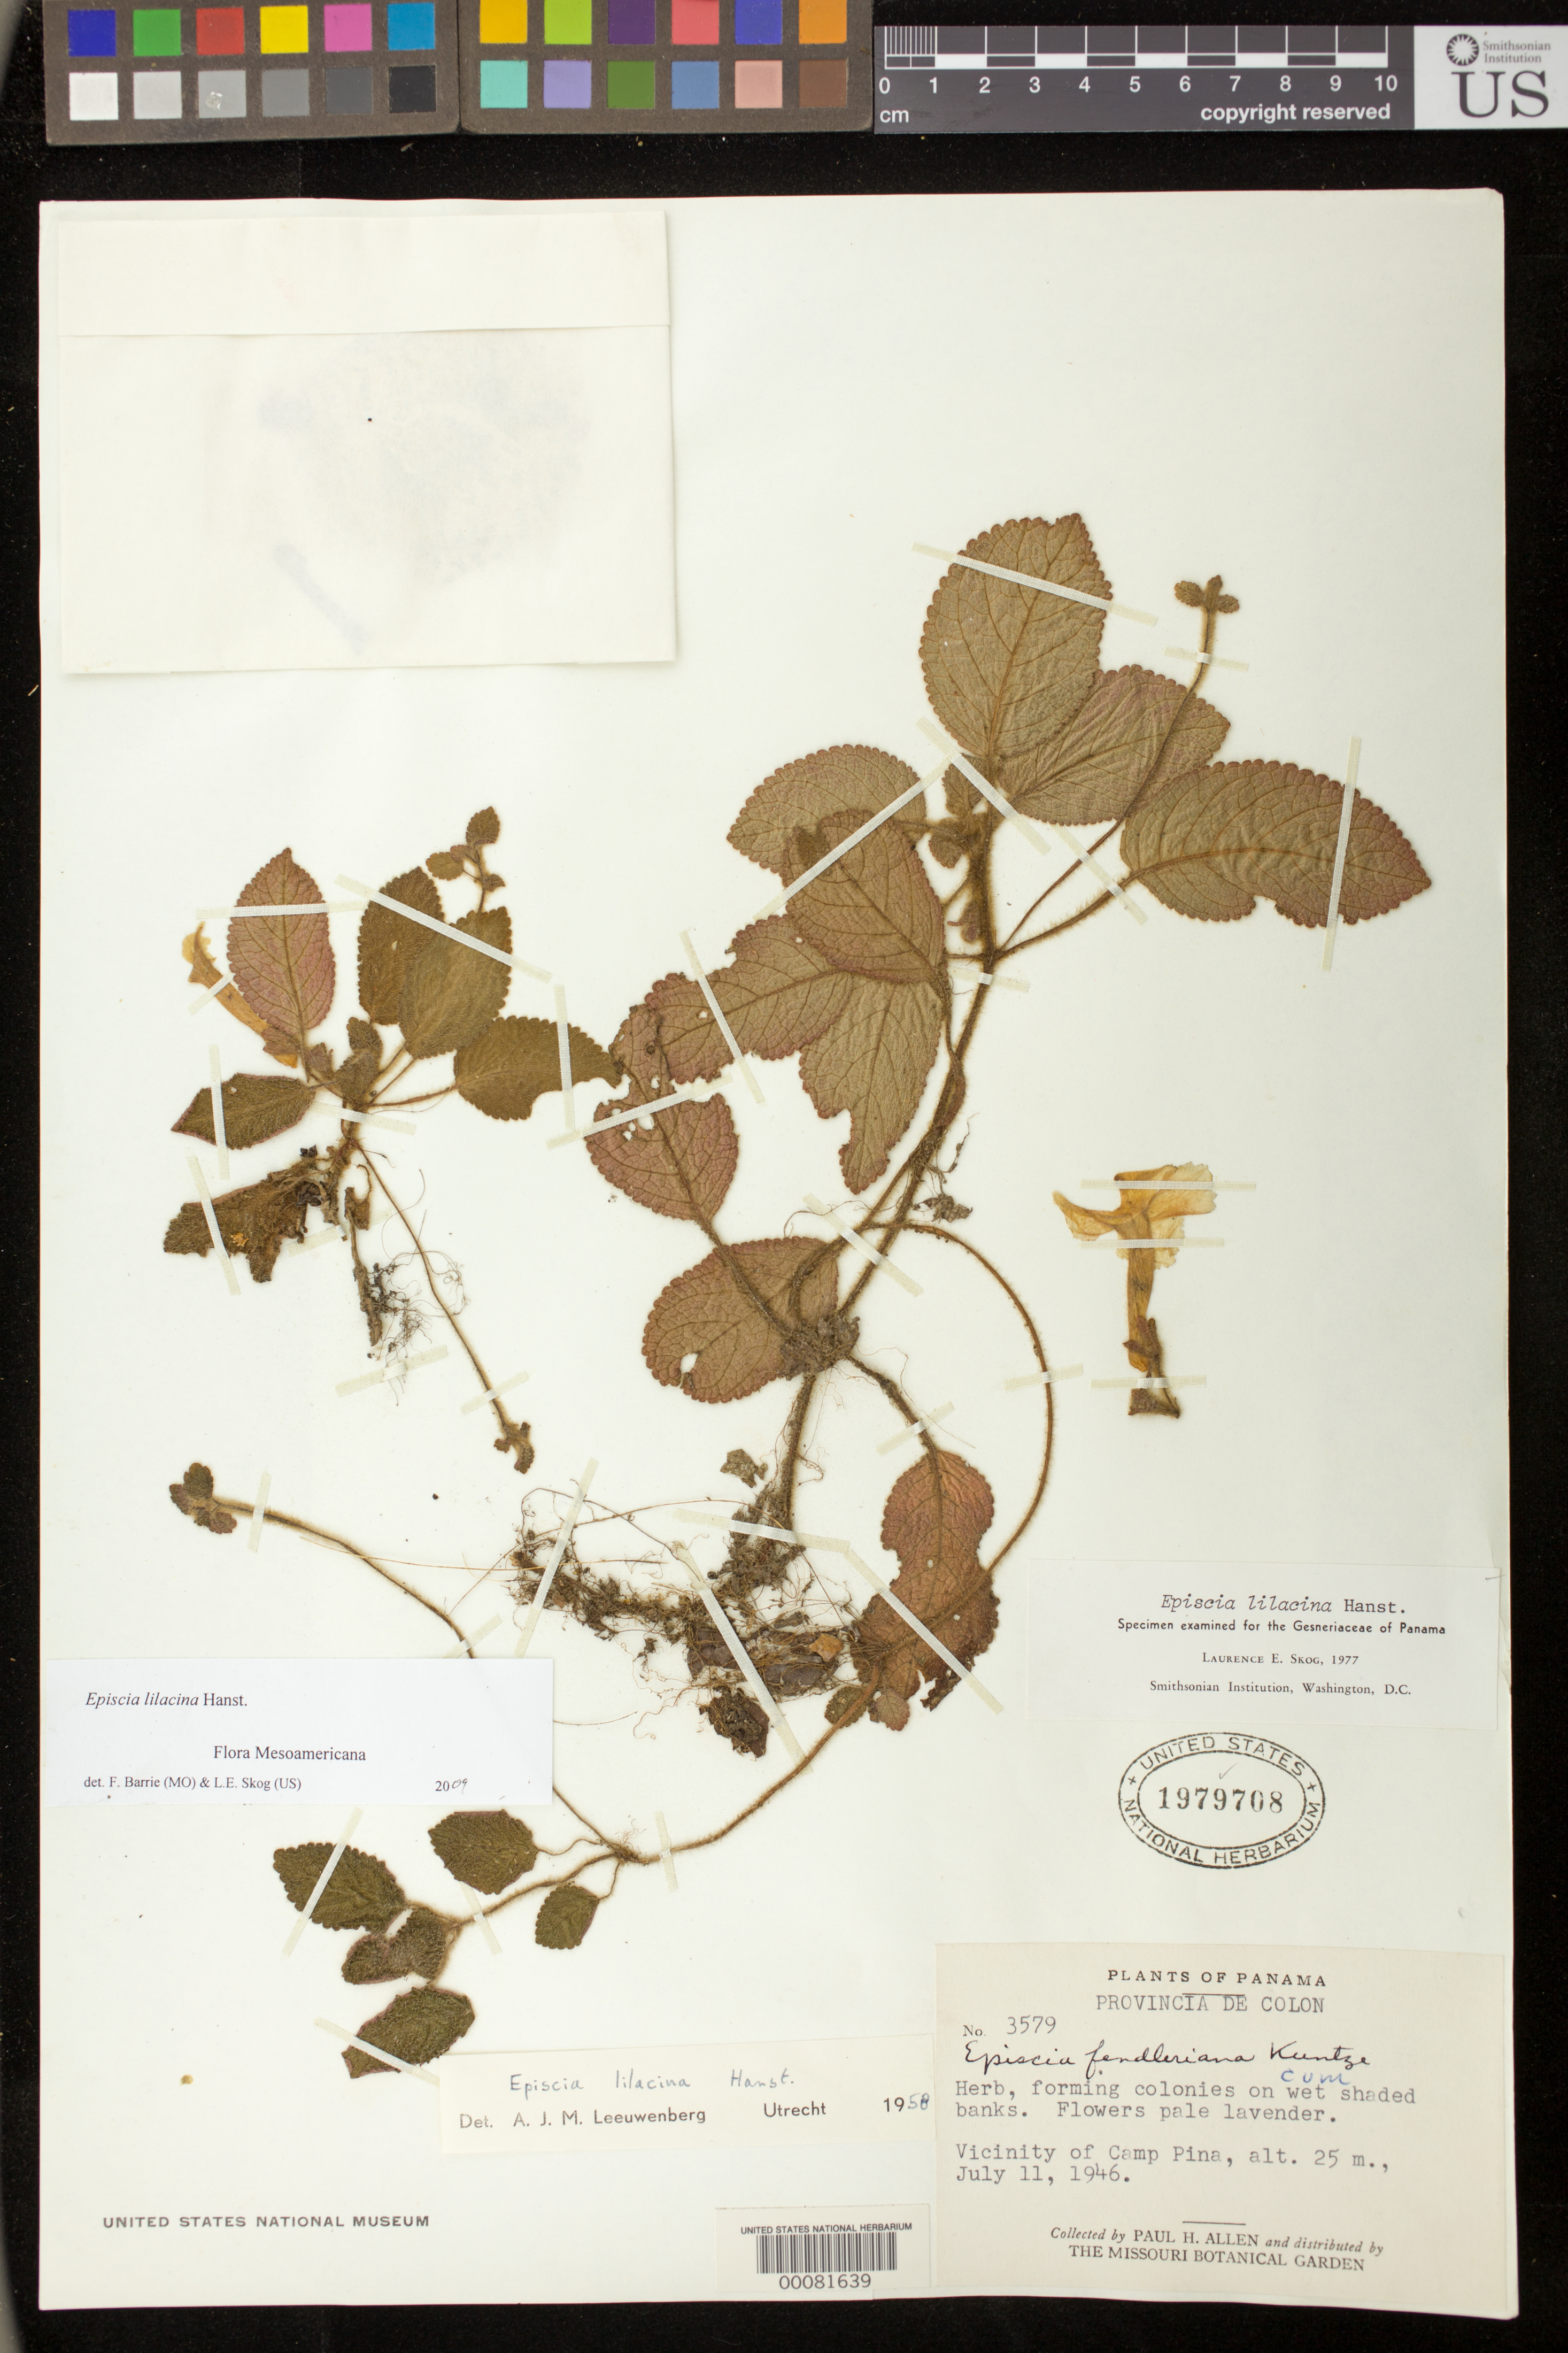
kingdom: Plantae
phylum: Tracheophyta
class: Magnoliopsida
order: Lamiales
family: Gesneriaceae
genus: Episcia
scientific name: Episcia lilacina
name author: Hanst.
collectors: P. H. Allen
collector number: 3579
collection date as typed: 11 Jul 1946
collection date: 1946-07-11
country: Panama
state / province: Colón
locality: Vicinity of camp Pina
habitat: On wet shaded banks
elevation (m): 25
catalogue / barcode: US 1979708